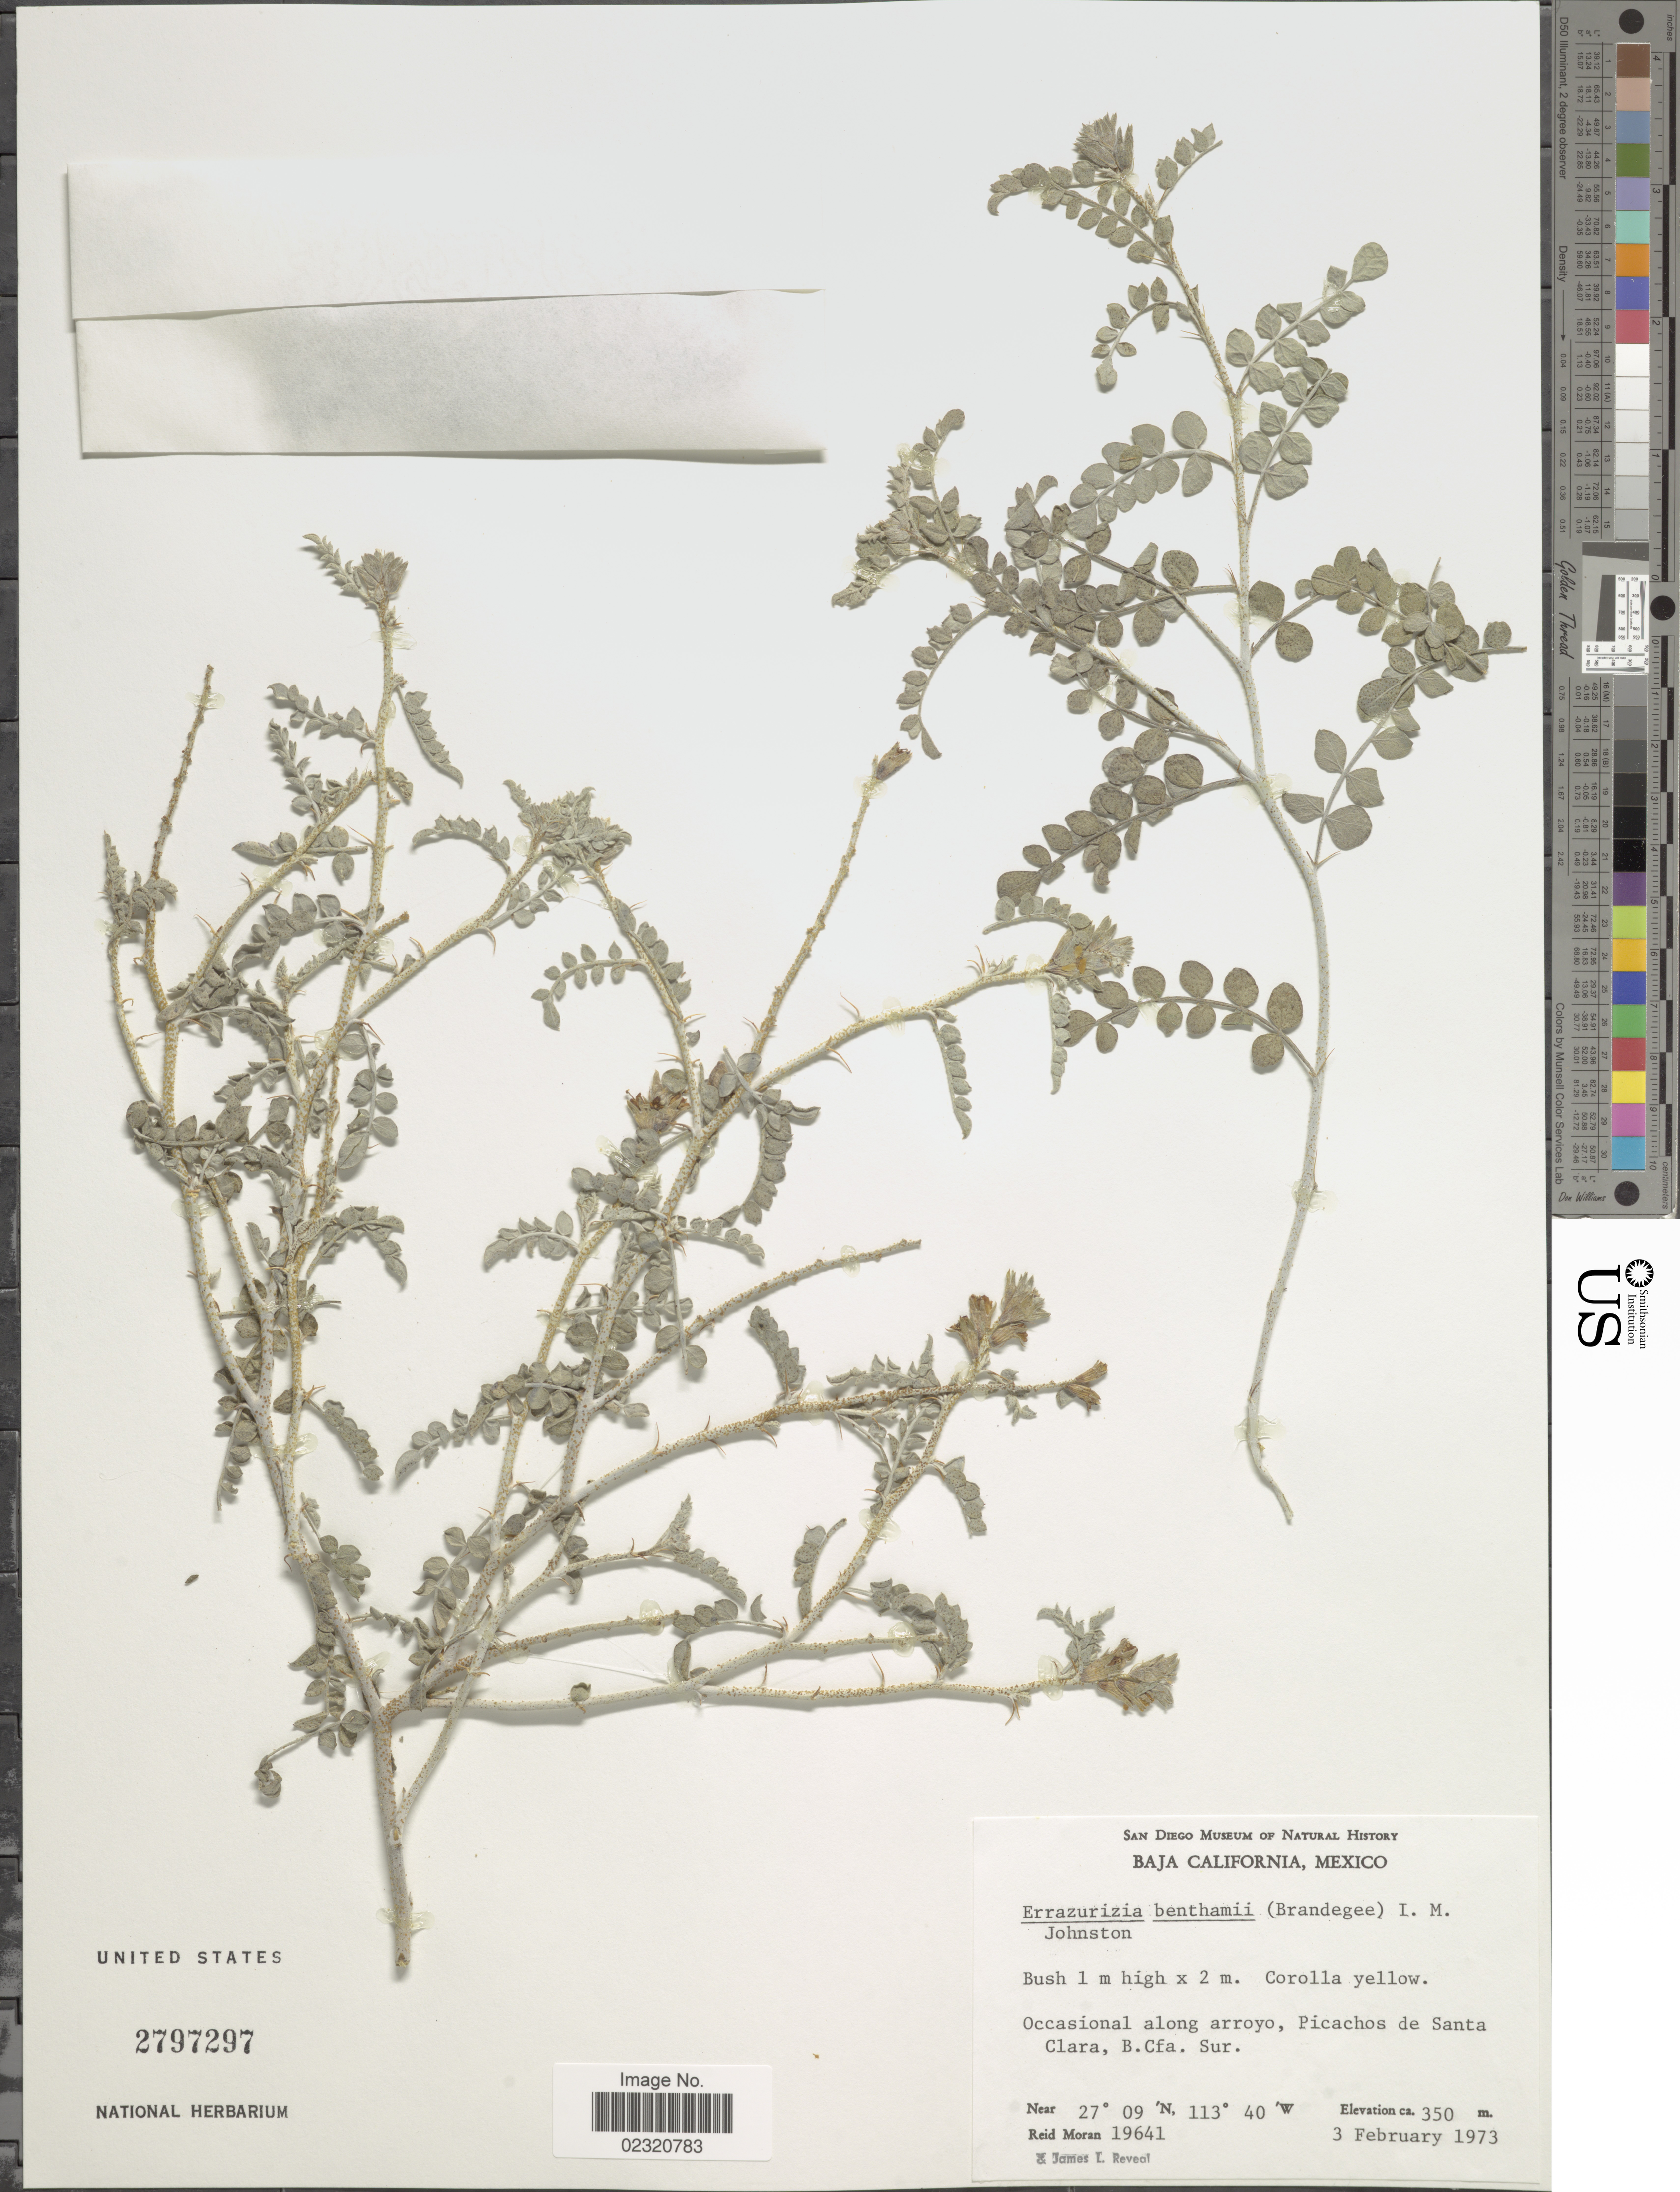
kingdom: Plantae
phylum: Tracheophyta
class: Magnoliopsida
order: Fabales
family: Fabaceae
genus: Errazurizia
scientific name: Errazurizia benthami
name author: I.M. Johnst.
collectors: R. V. Moran & J. L. Reveal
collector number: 19641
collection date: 1973-02-03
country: Mexico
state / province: Baja California Sur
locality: Occasional along arroyo, Picachos de Santa Clara, B. Cfa. Sur.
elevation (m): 350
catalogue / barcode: US 2797297